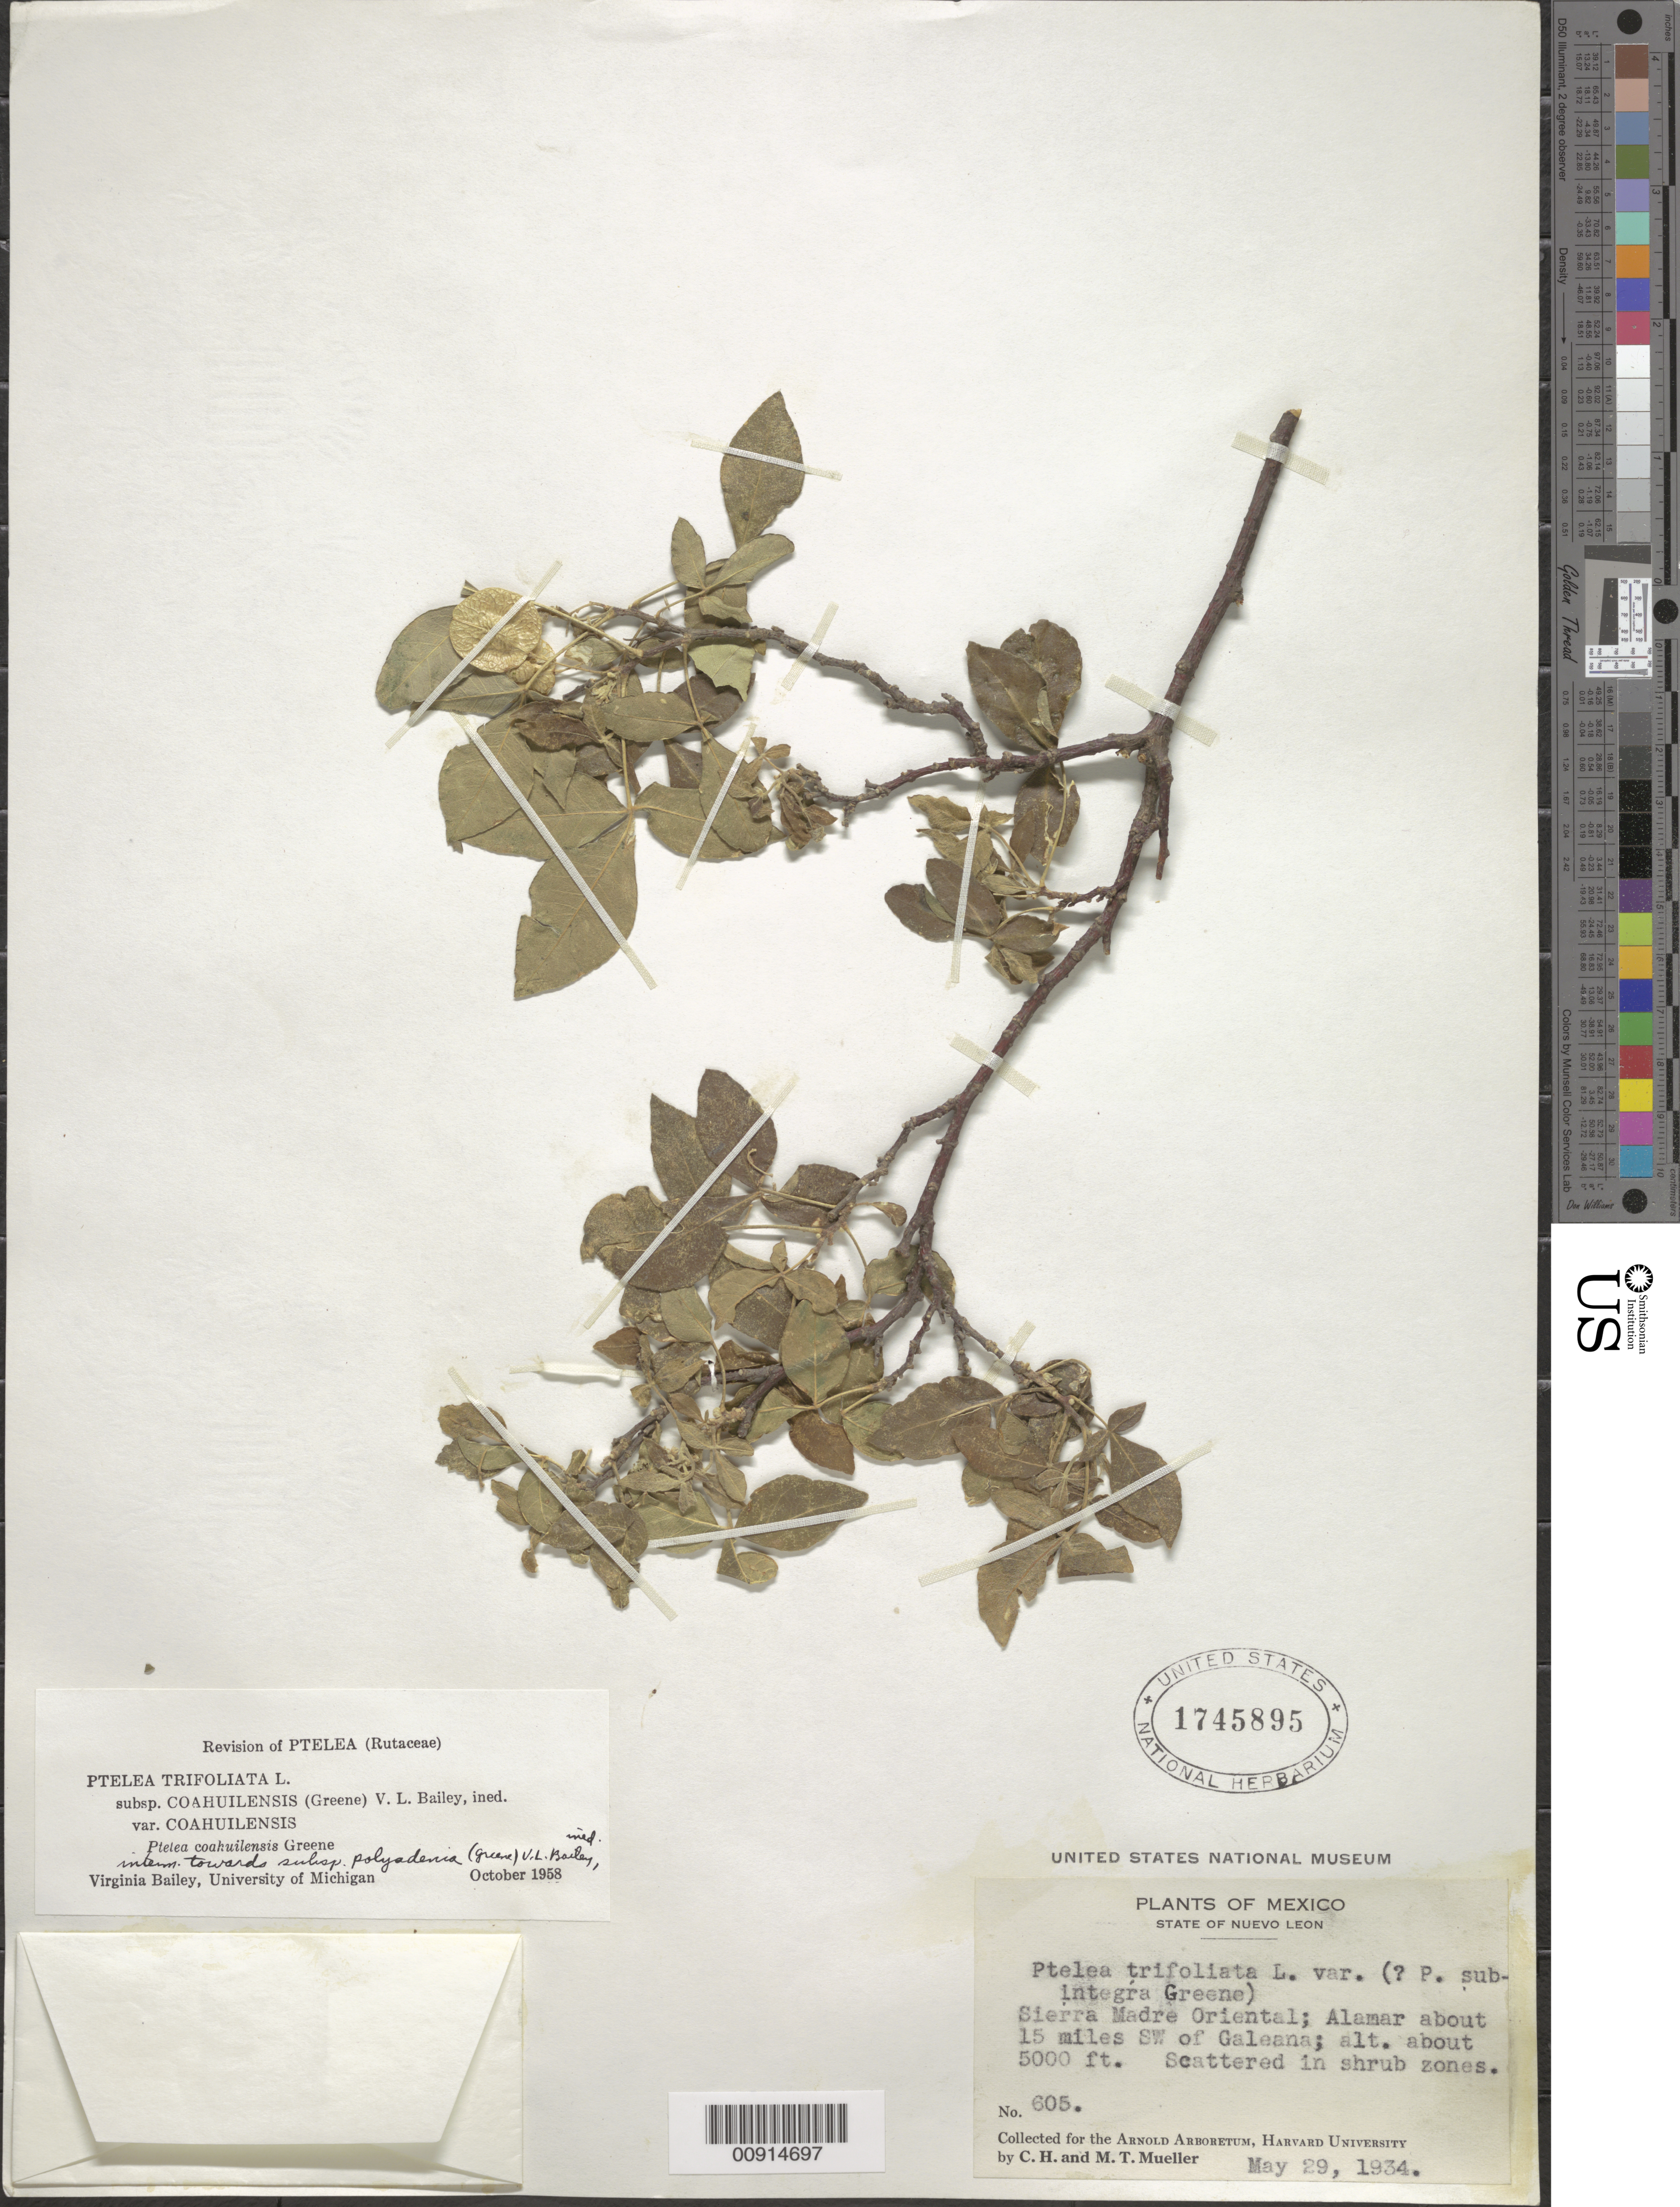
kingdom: Plantae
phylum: Tracheophyta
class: Magnoliopsida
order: Sapindales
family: Rutaceae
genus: Ptelea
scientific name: Ptelea trifoliata subsp. coahuilensis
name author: (Greene) V. L. Bailey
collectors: C. H. Mueller & M. Mueller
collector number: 605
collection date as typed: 29 May 1934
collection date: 1934-05-29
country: Mexico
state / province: Nuevo León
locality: State of Nuevo León: Sierra Madre Oriental; Alamar about 15 miles SW of Galeana.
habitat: Scattered in shrub zones.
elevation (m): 1524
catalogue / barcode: US 1745895